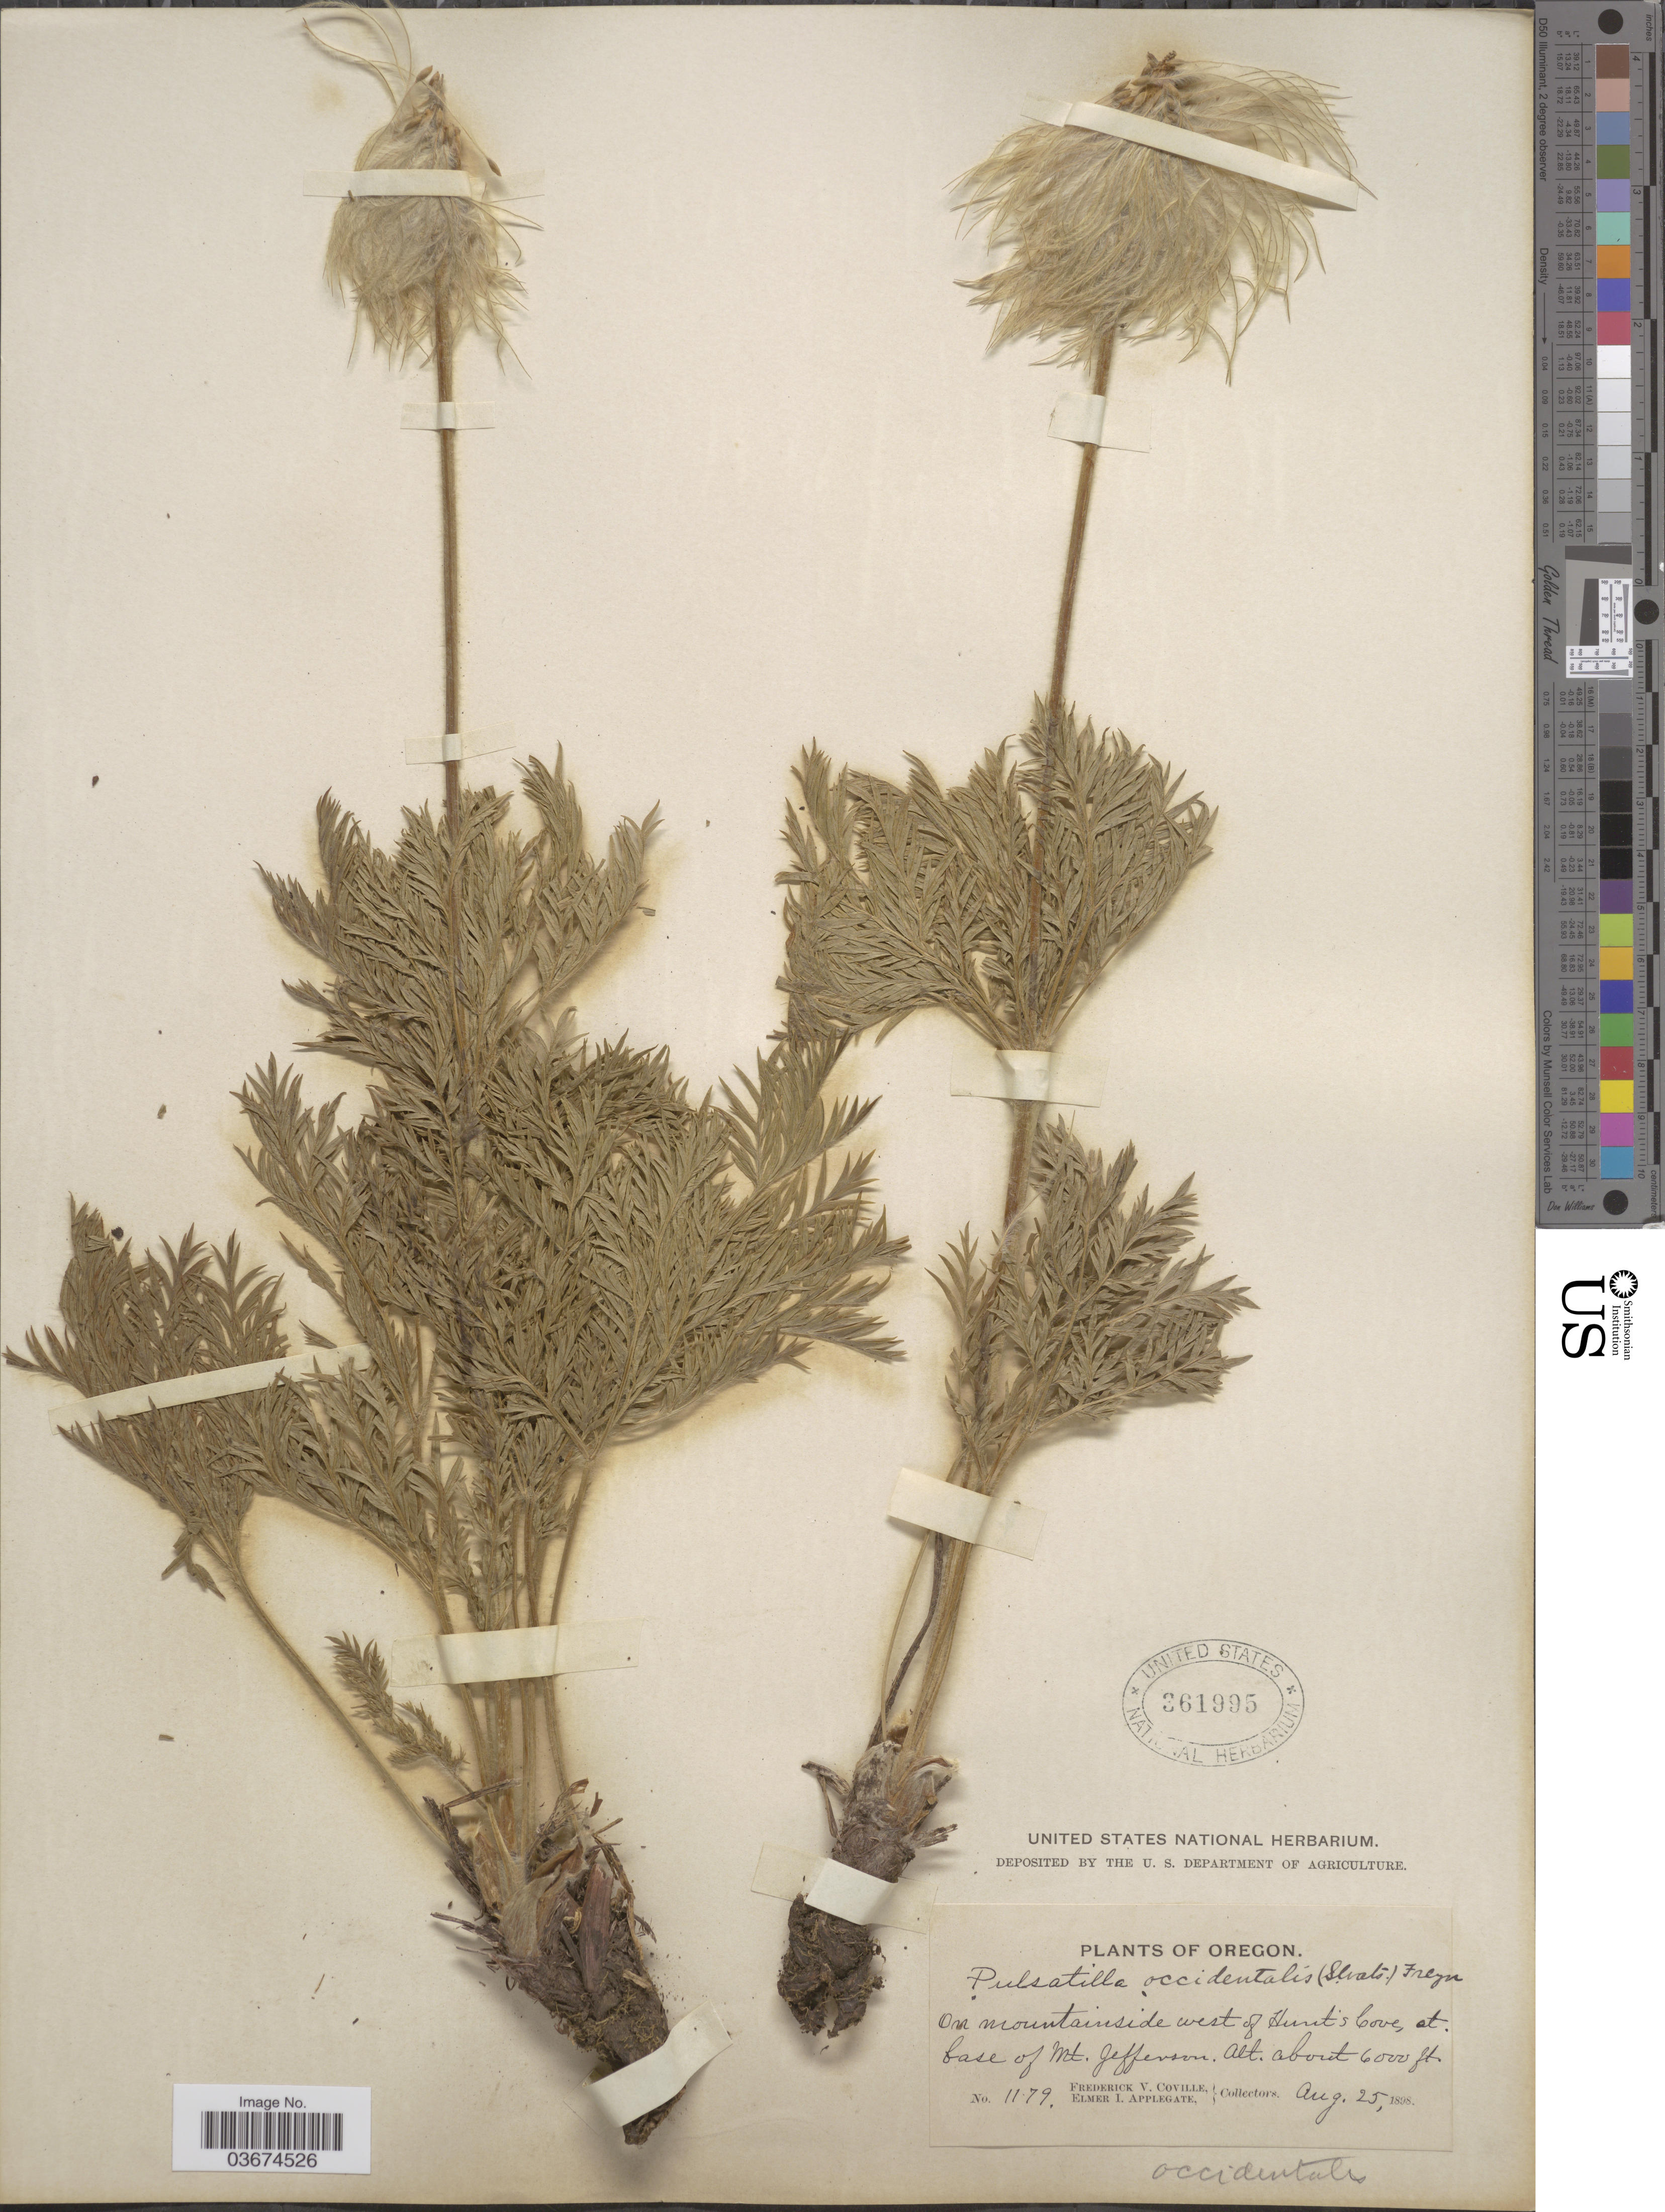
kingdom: Plantae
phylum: Tracheophyta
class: Magnoliopsida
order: Ranunculales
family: Ranunculaceae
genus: Pulsatilla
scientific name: Pulsatilla occidentalis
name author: (S. Watson) Freyn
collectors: F. V. Coville & E. I. Applegate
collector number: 1179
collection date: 1898-08-25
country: United States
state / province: Oregon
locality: On mountainside west of Hunt's Cove, at base of Mt. Jefferson.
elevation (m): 1829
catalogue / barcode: US 361995